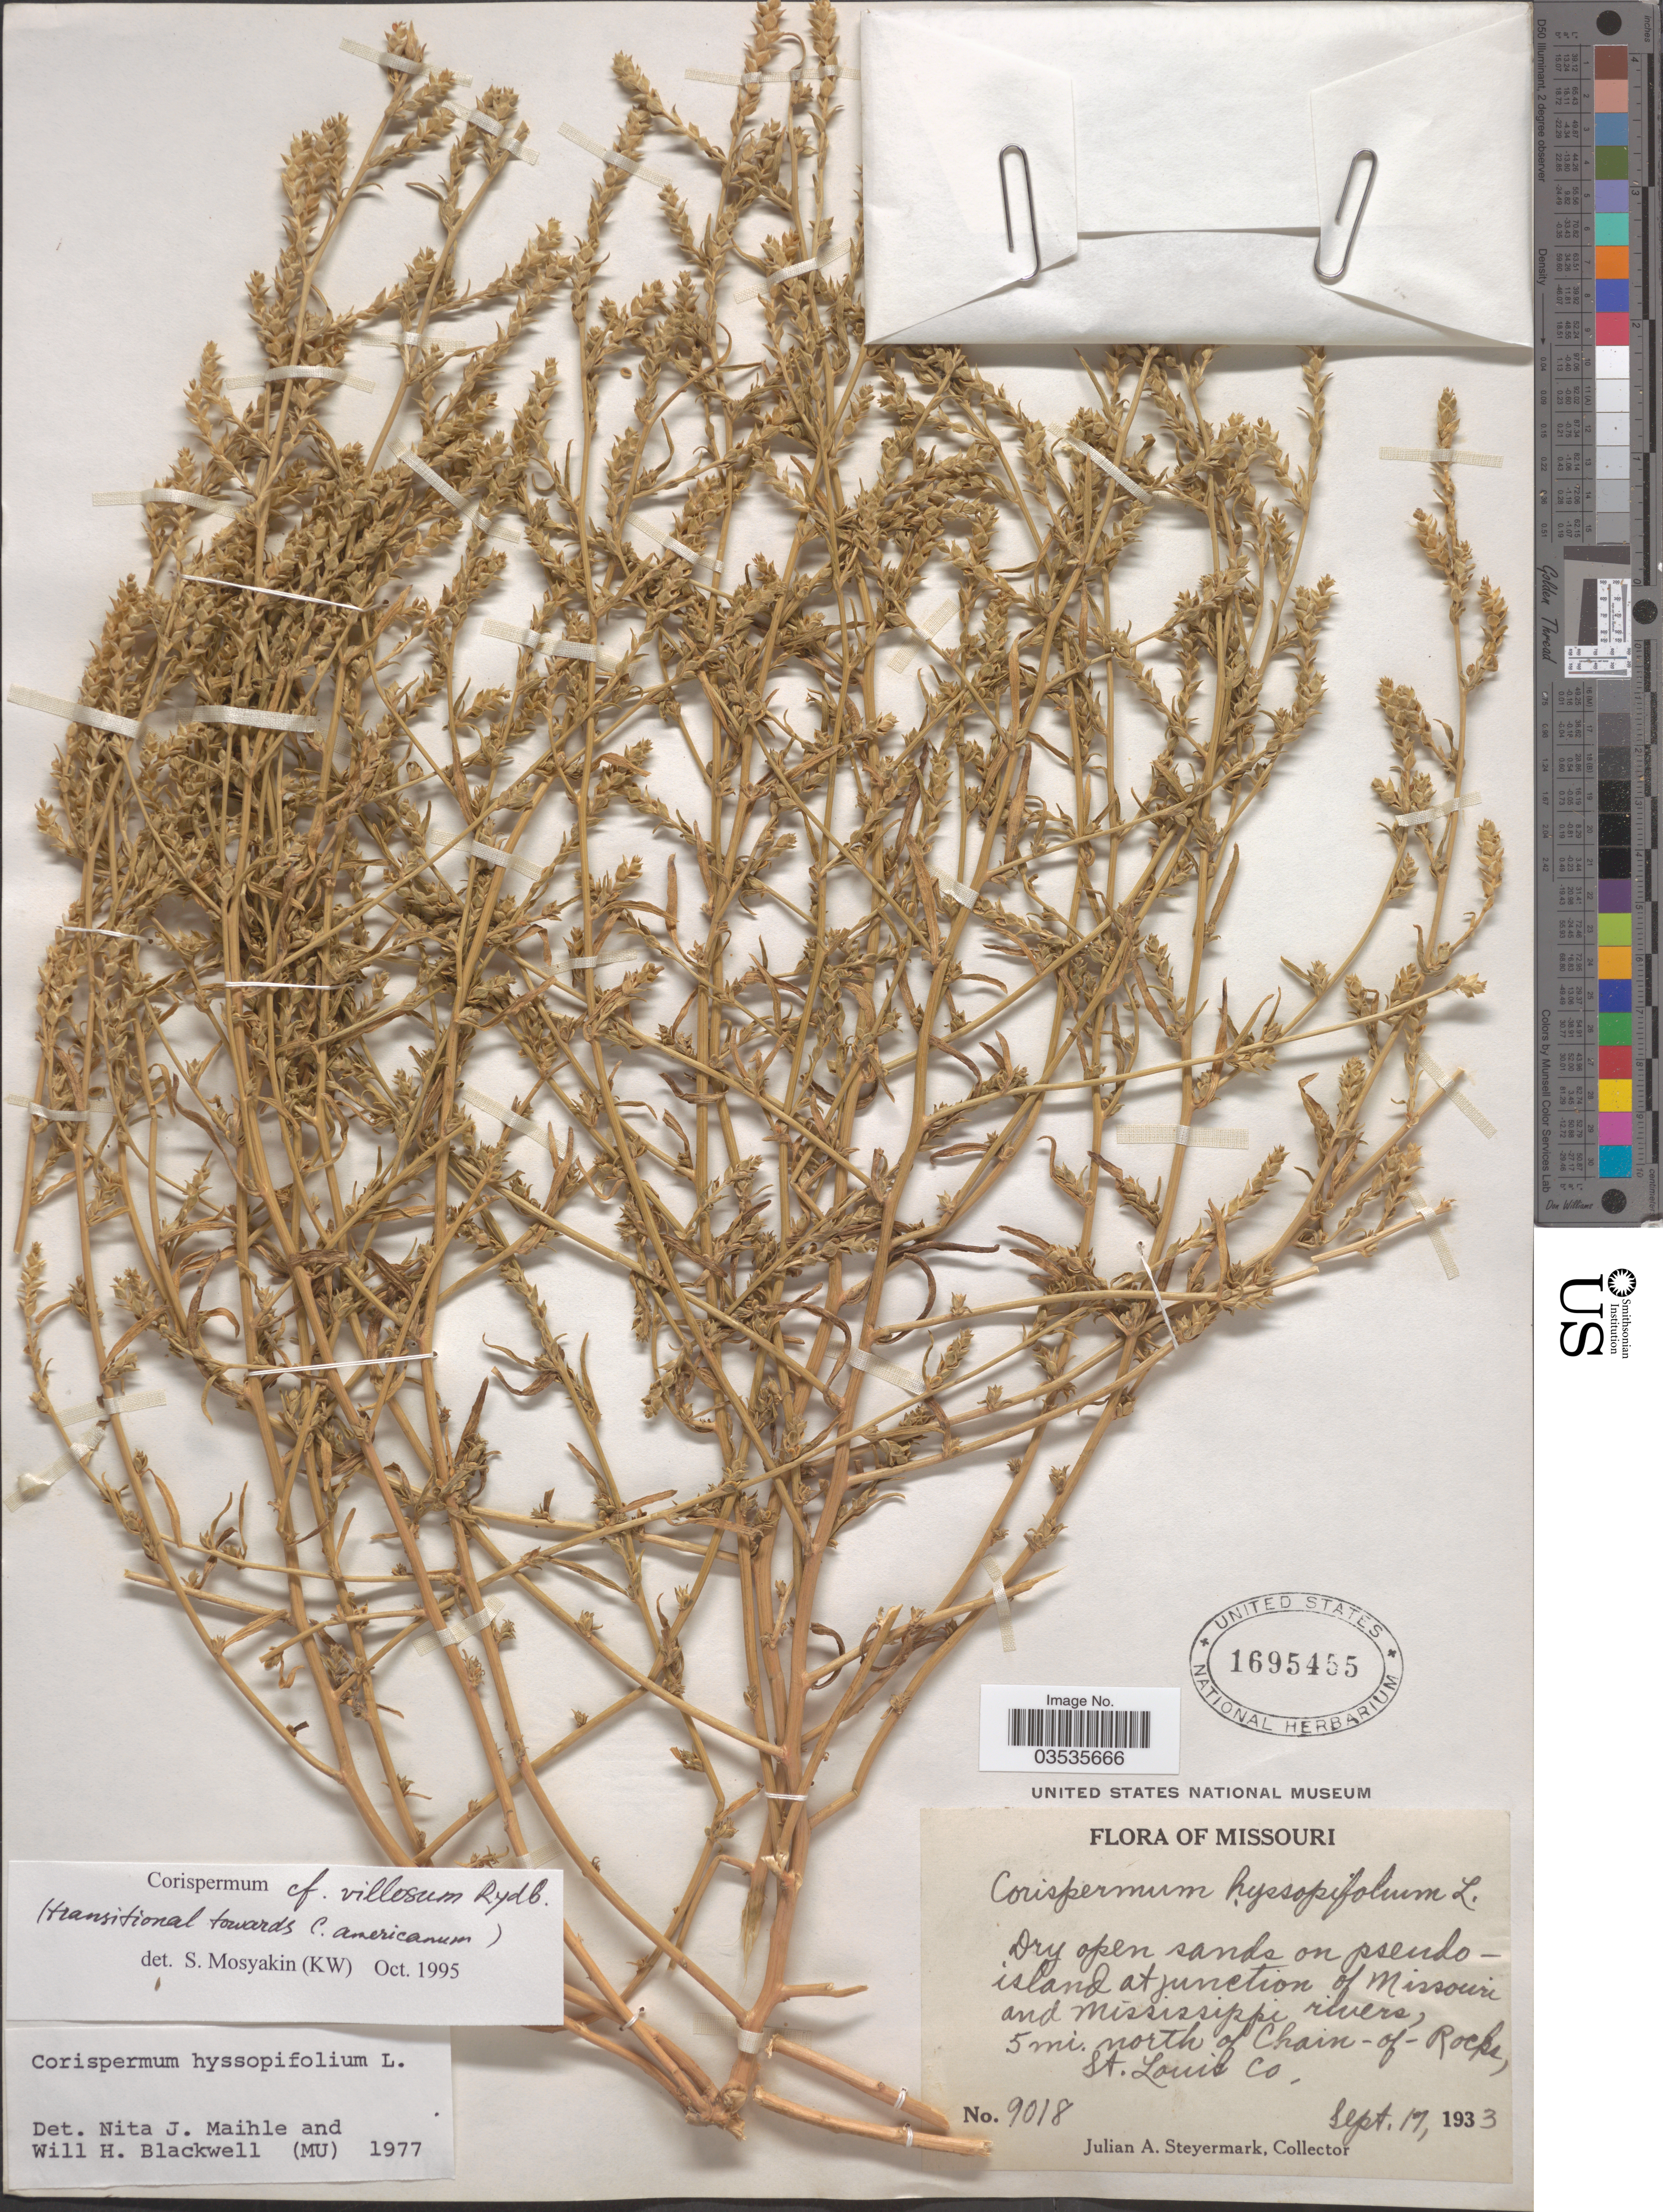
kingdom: Plantae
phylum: Tracheophyta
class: Magnoliopsida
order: Caryophyllales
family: Amaranthaceae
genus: Corispermum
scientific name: Corispermum americanum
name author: (Nutt.) Nutt.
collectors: J. Steyermark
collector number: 9018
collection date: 1933-09-17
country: United States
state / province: Missouri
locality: Sands on pseudo-island at junction of Missouri and Mississippi rivers, 5 mi. north of Chain-of-Rocks, St. Louis Co.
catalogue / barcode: US 1695455